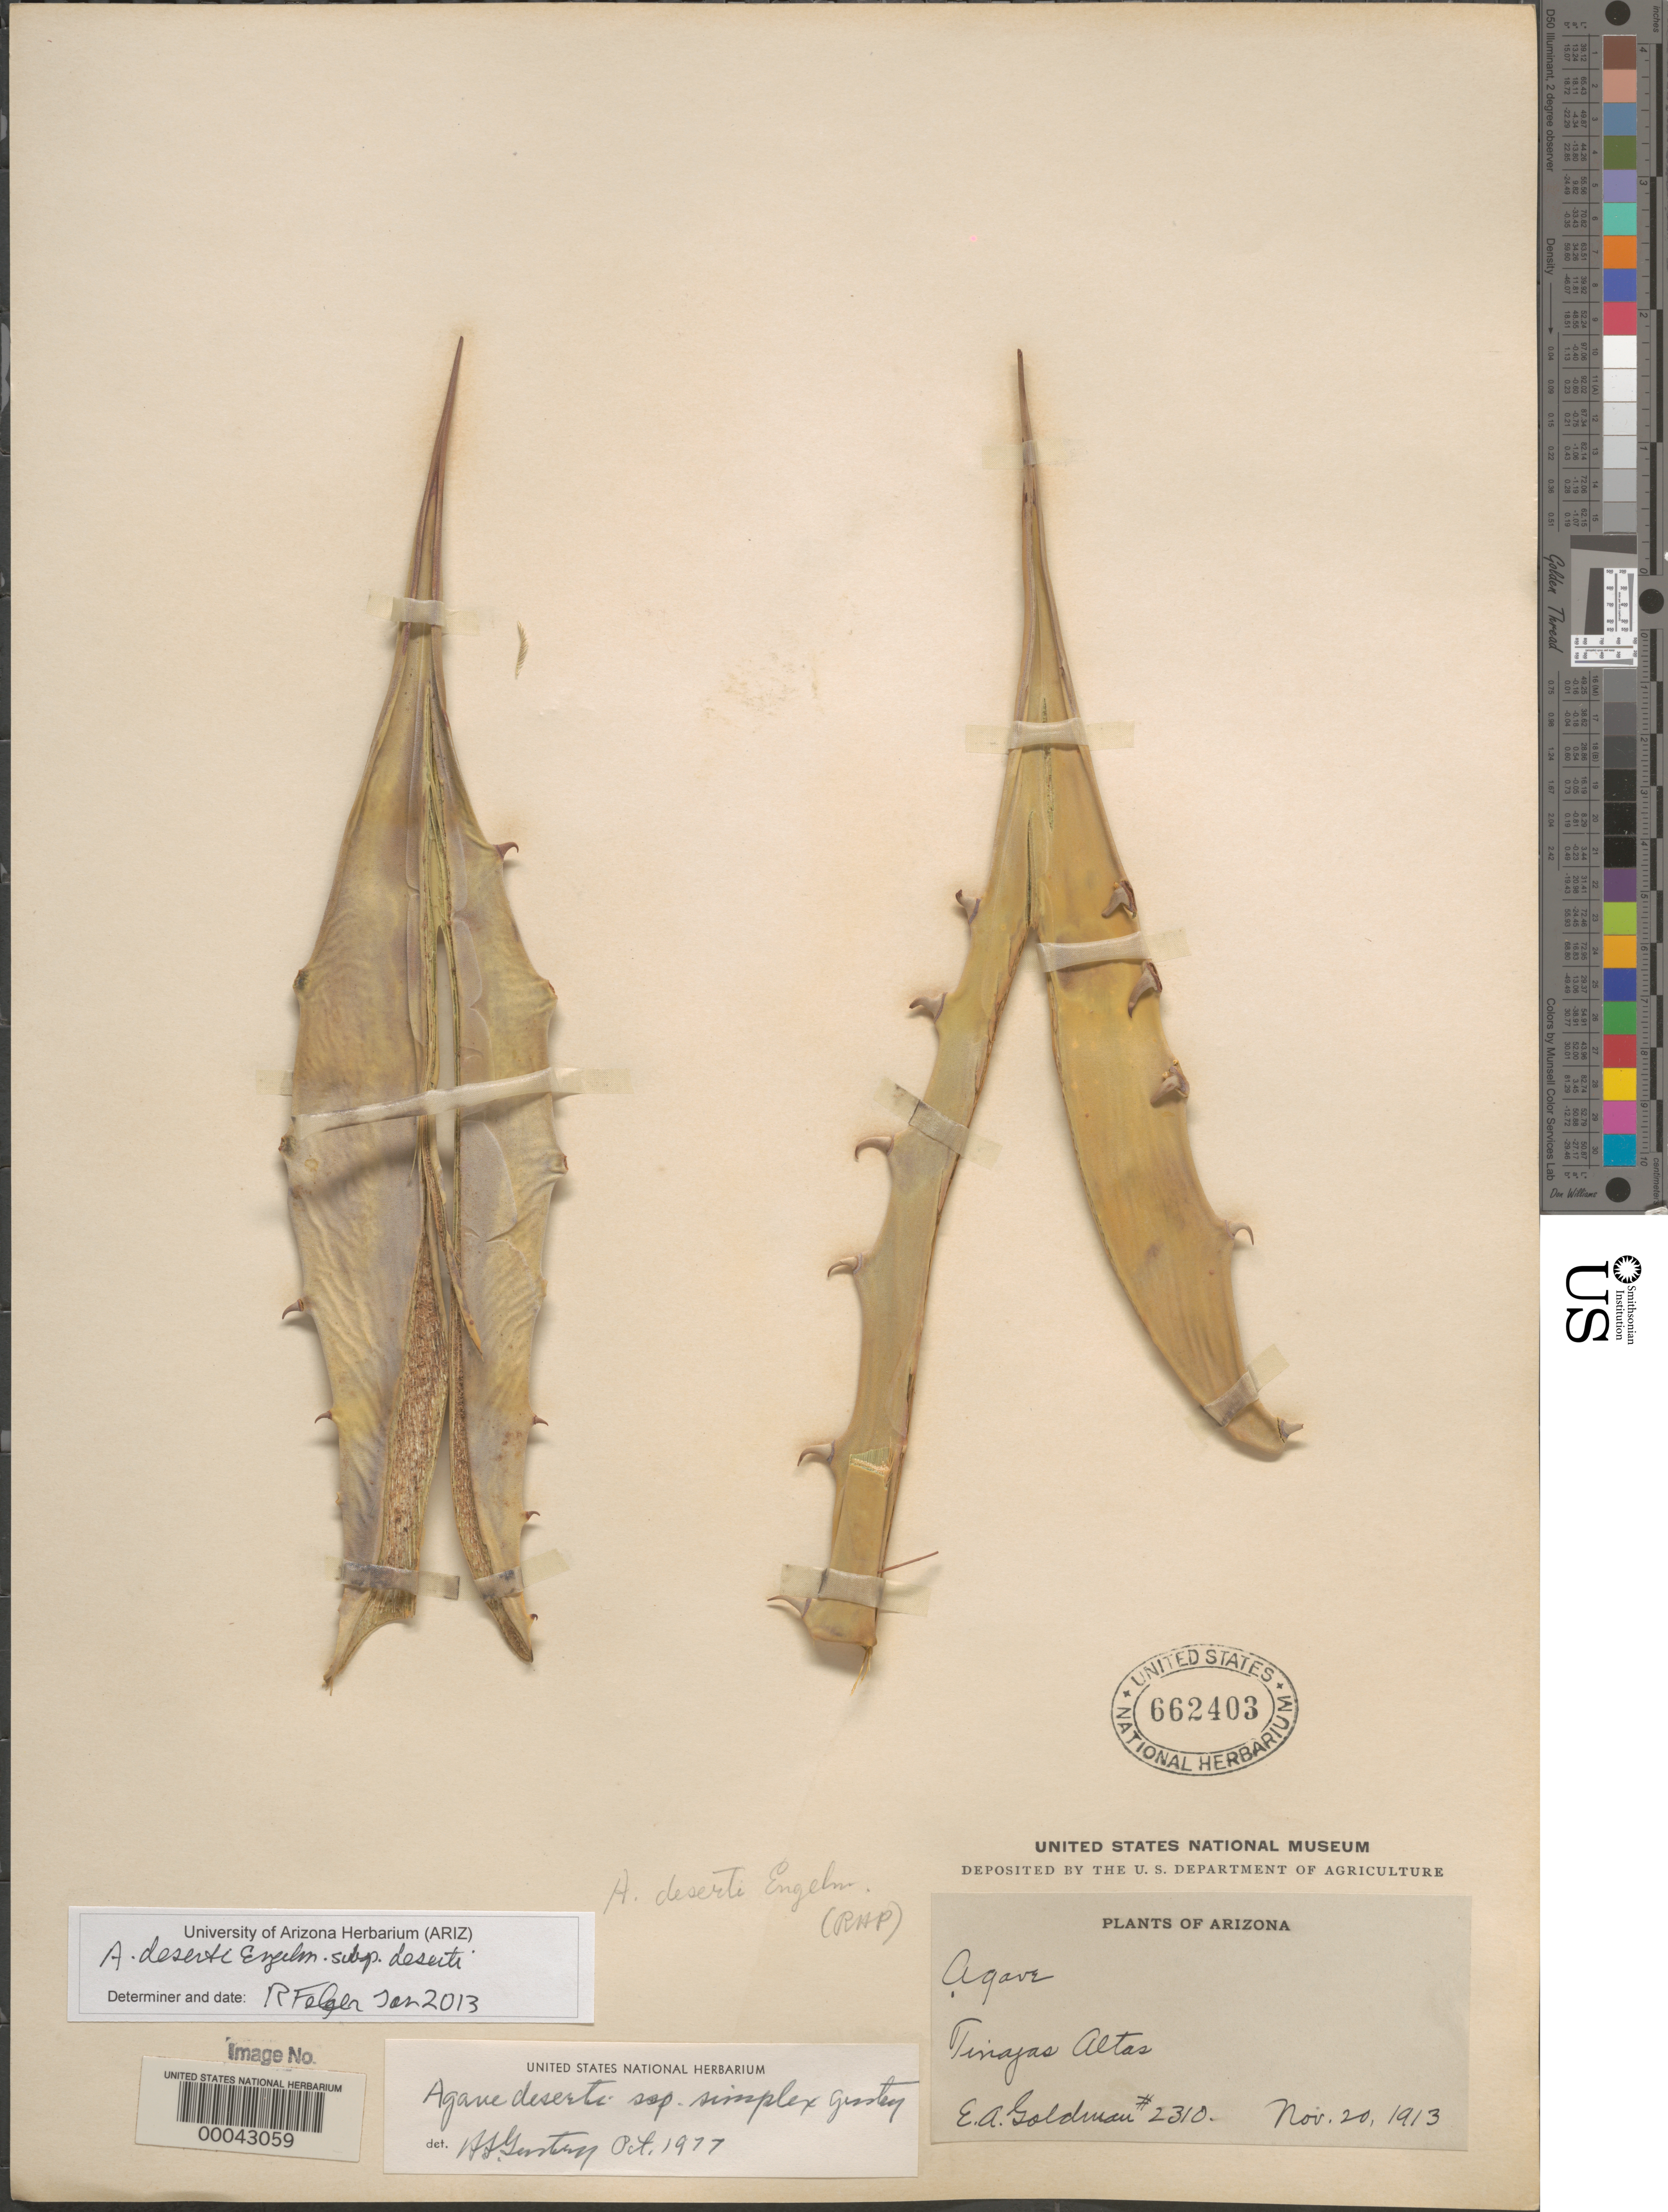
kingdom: Plantae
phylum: Tracheophyta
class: Liliopsida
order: Asparagales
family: Asparagaceae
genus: Agave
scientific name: Agave simplex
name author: (Gentry) Salywon & W. C. Hodgs.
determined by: Salywon, A. M., (ASU)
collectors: E. A. Goldman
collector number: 2310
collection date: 1913-11-20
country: United States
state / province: Arizona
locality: Tinajas Altas.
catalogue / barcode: US 662403